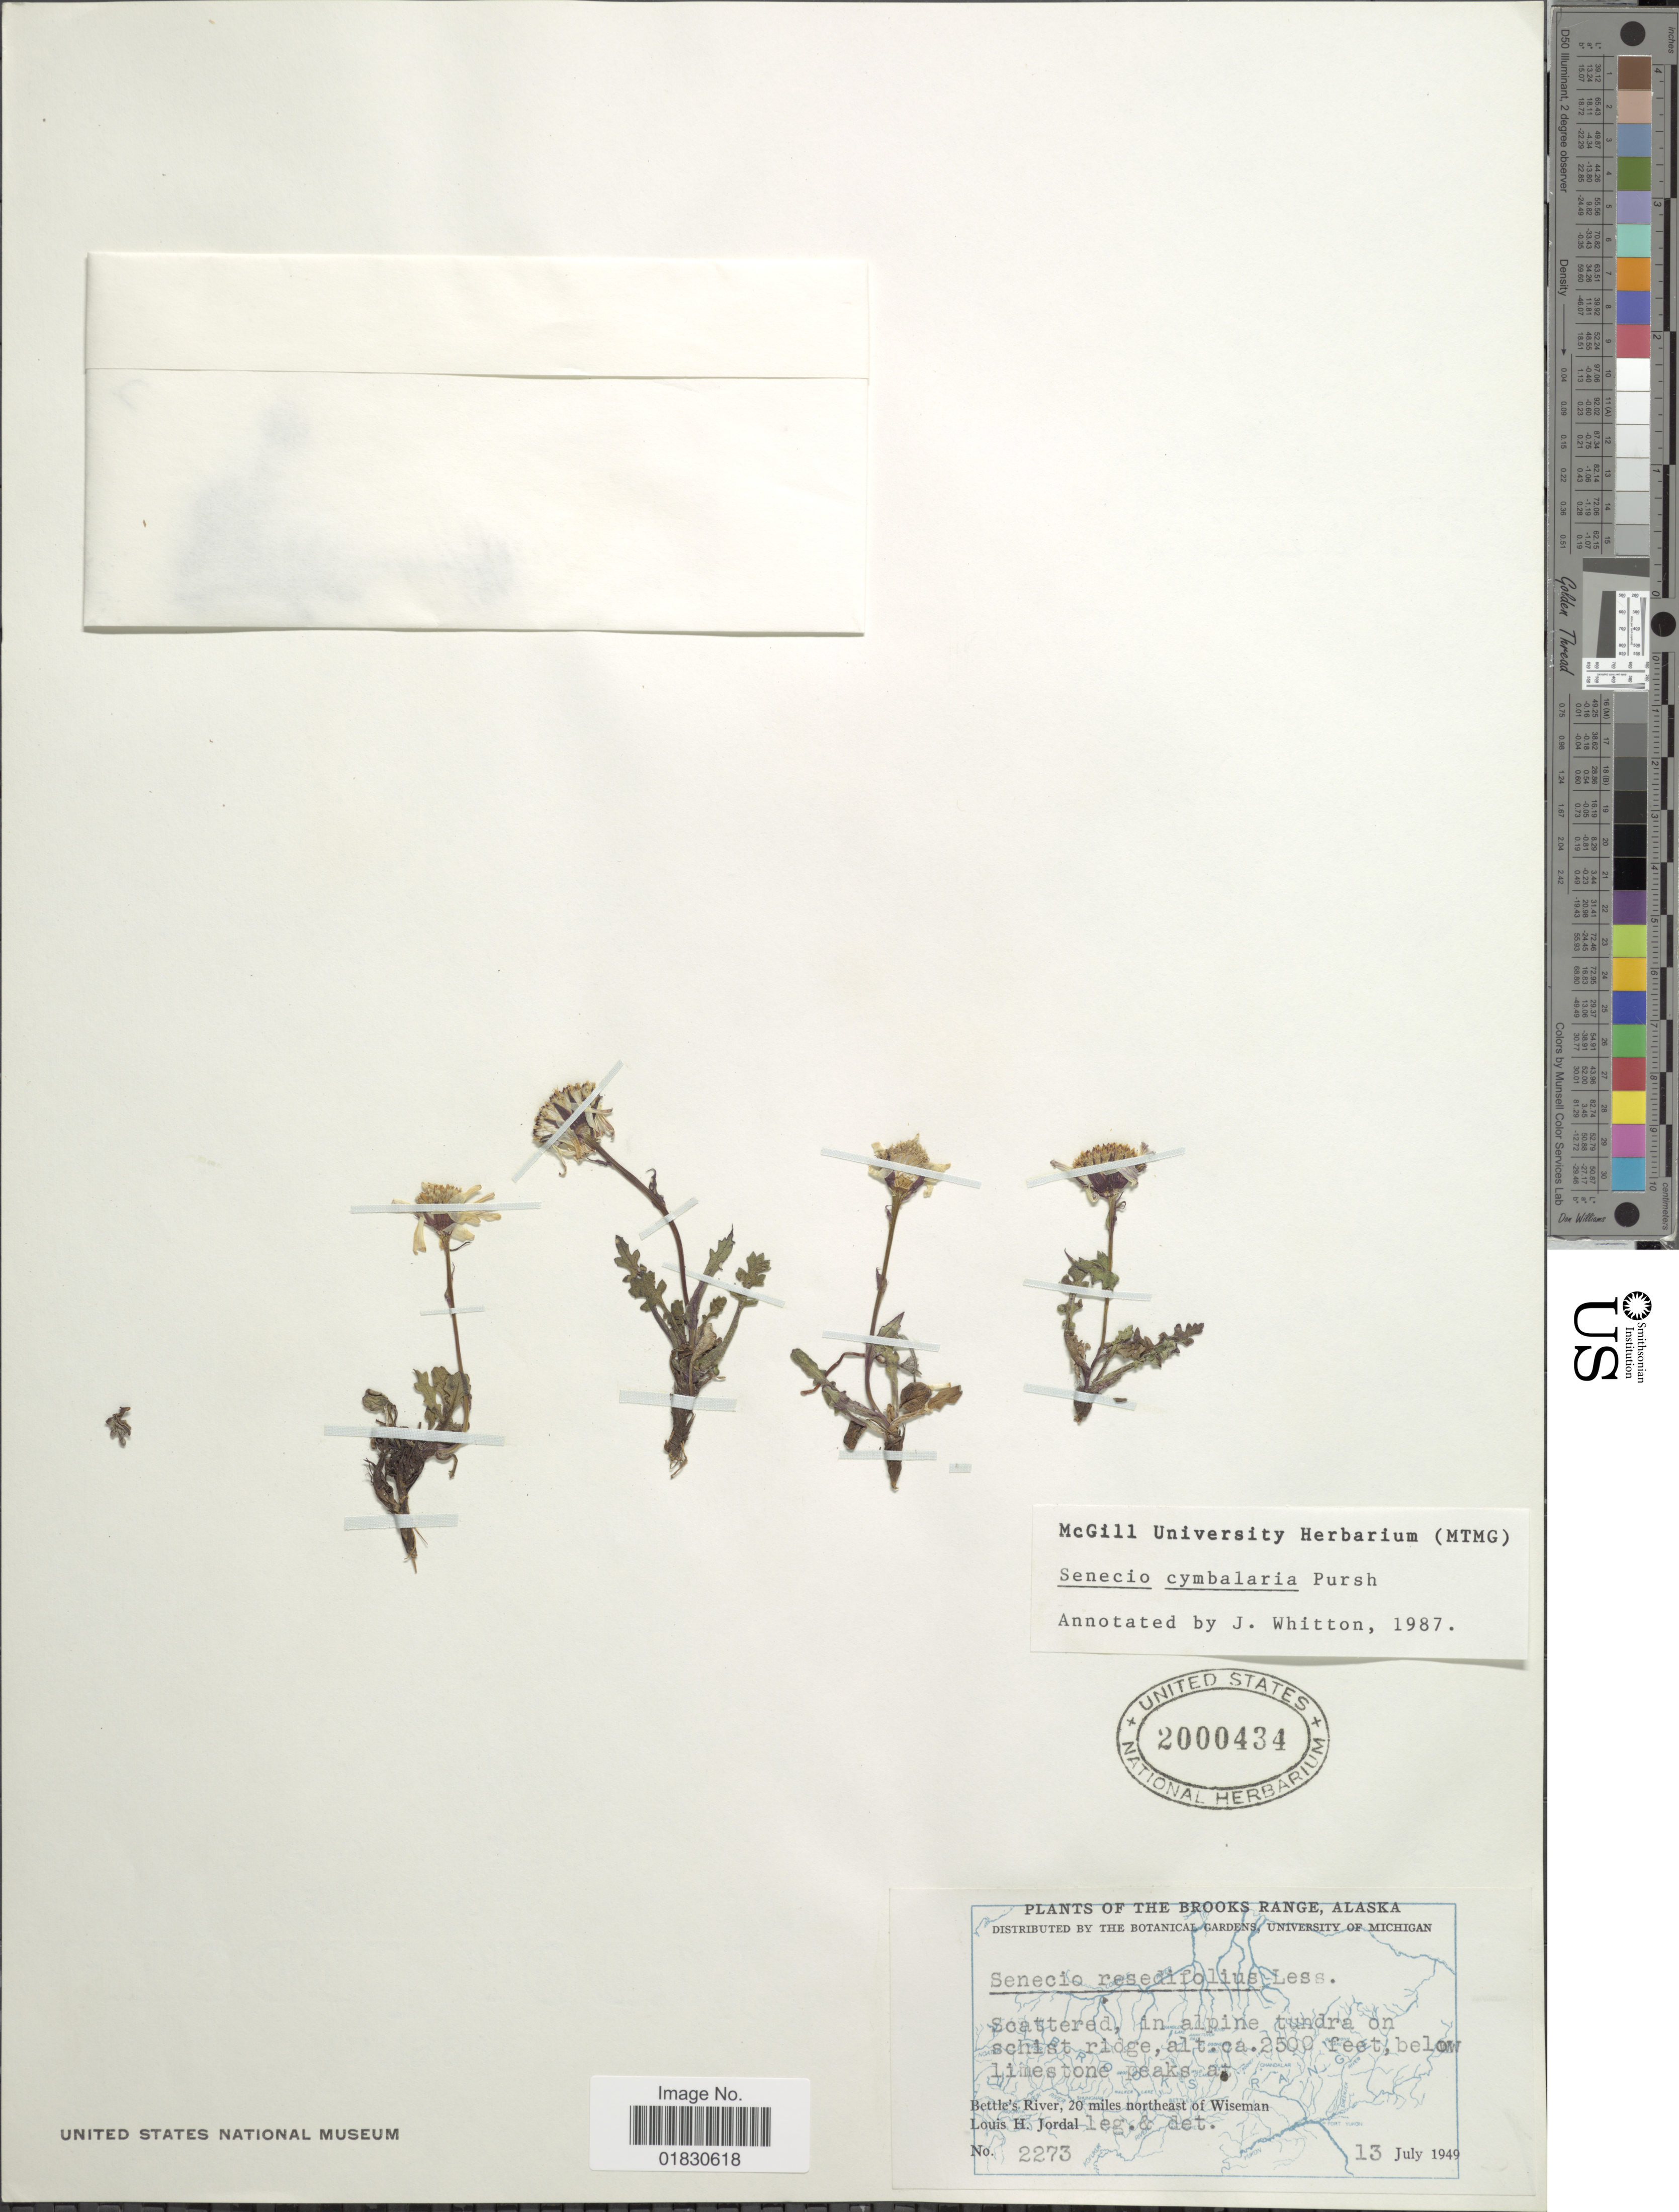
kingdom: Plantae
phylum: Tracheophyta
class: Magnoliopsida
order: Asterales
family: Asteraceae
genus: Packera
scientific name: Packera cymbalaria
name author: (Pursh) W.A. Weber & Á. Löve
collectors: L. Jordal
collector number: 2273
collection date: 1949-07-13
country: United States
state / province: Alaska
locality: The Brooks Range, Alaska, Bettle's River, 20 miles northeast of Wiseman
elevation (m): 762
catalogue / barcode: US 2000434